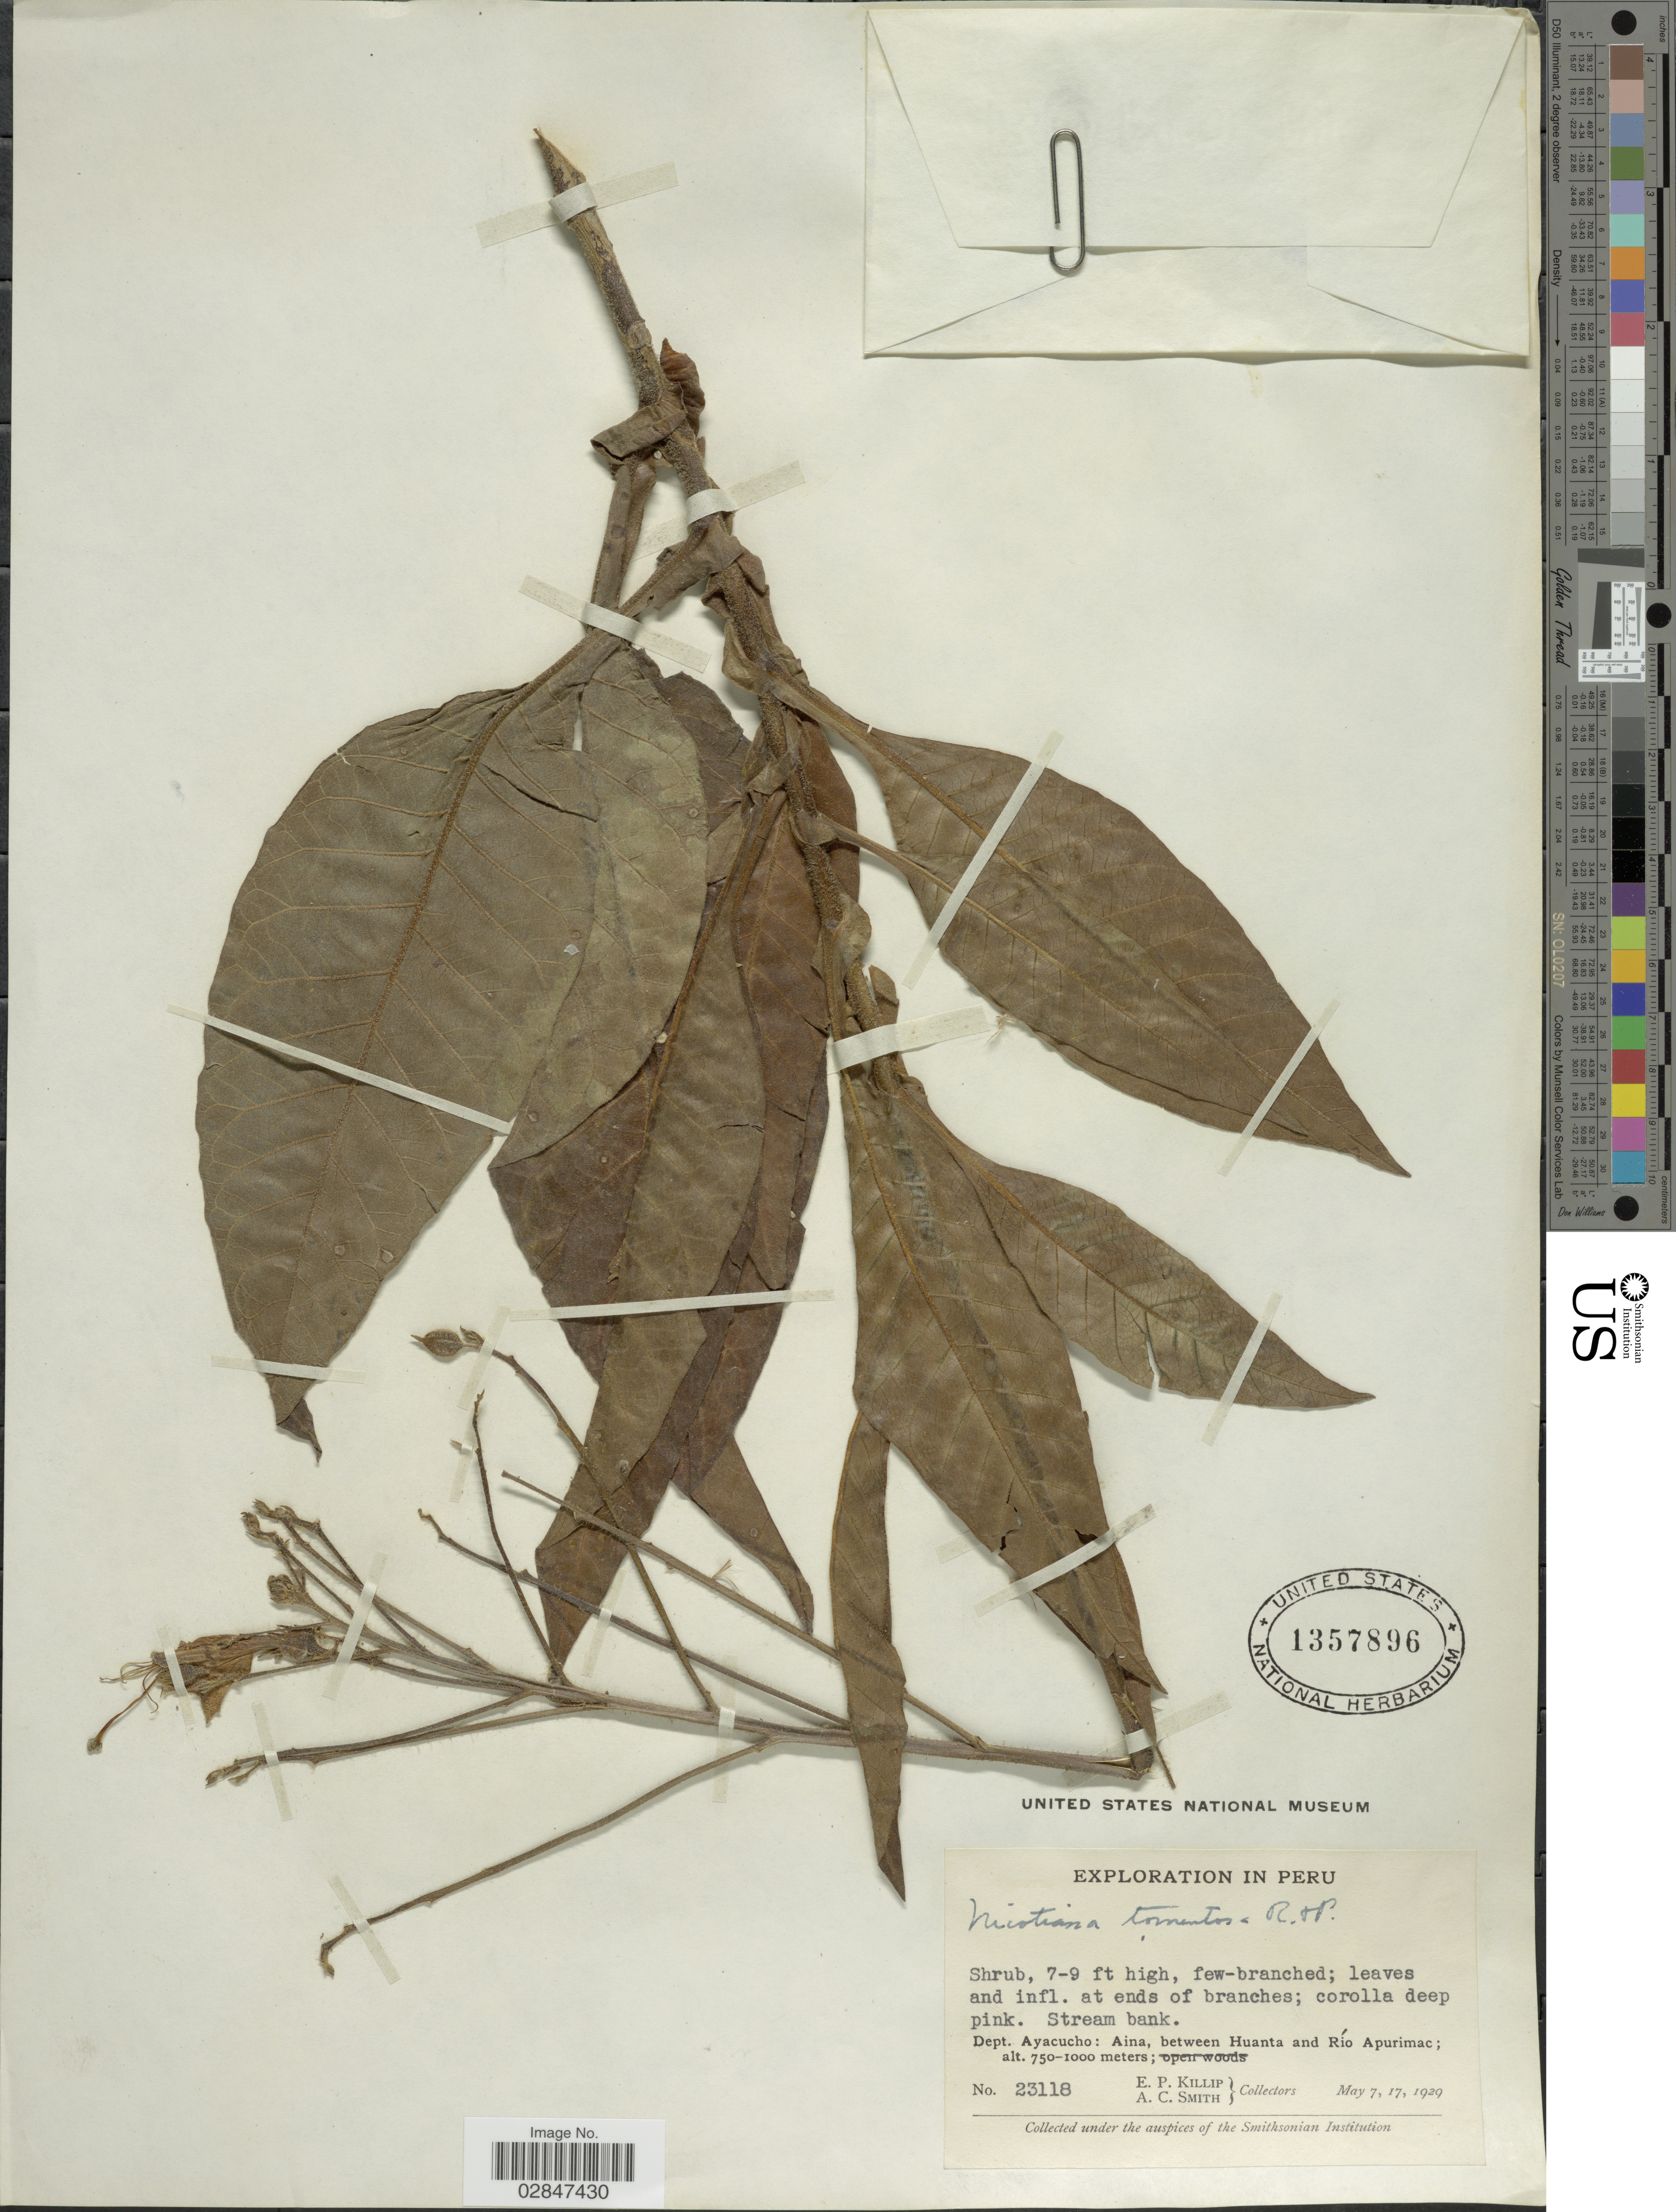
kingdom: Plantae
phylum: Tracheophyta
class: Magnoliopsida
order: Solanales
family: Solanaceae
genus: Nicotiana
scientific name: Nicotiana tomentosa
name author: Ruiz & Pav.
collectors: E. P. Killip & A. C. Smith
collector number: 23118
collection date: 1929-05-07/1929-05-17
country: Peru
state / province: Ayacucho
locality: Dept. Ayacucho: Aina, between Huanta and Río Apurimac.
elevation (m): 750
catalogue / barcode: US 1357896